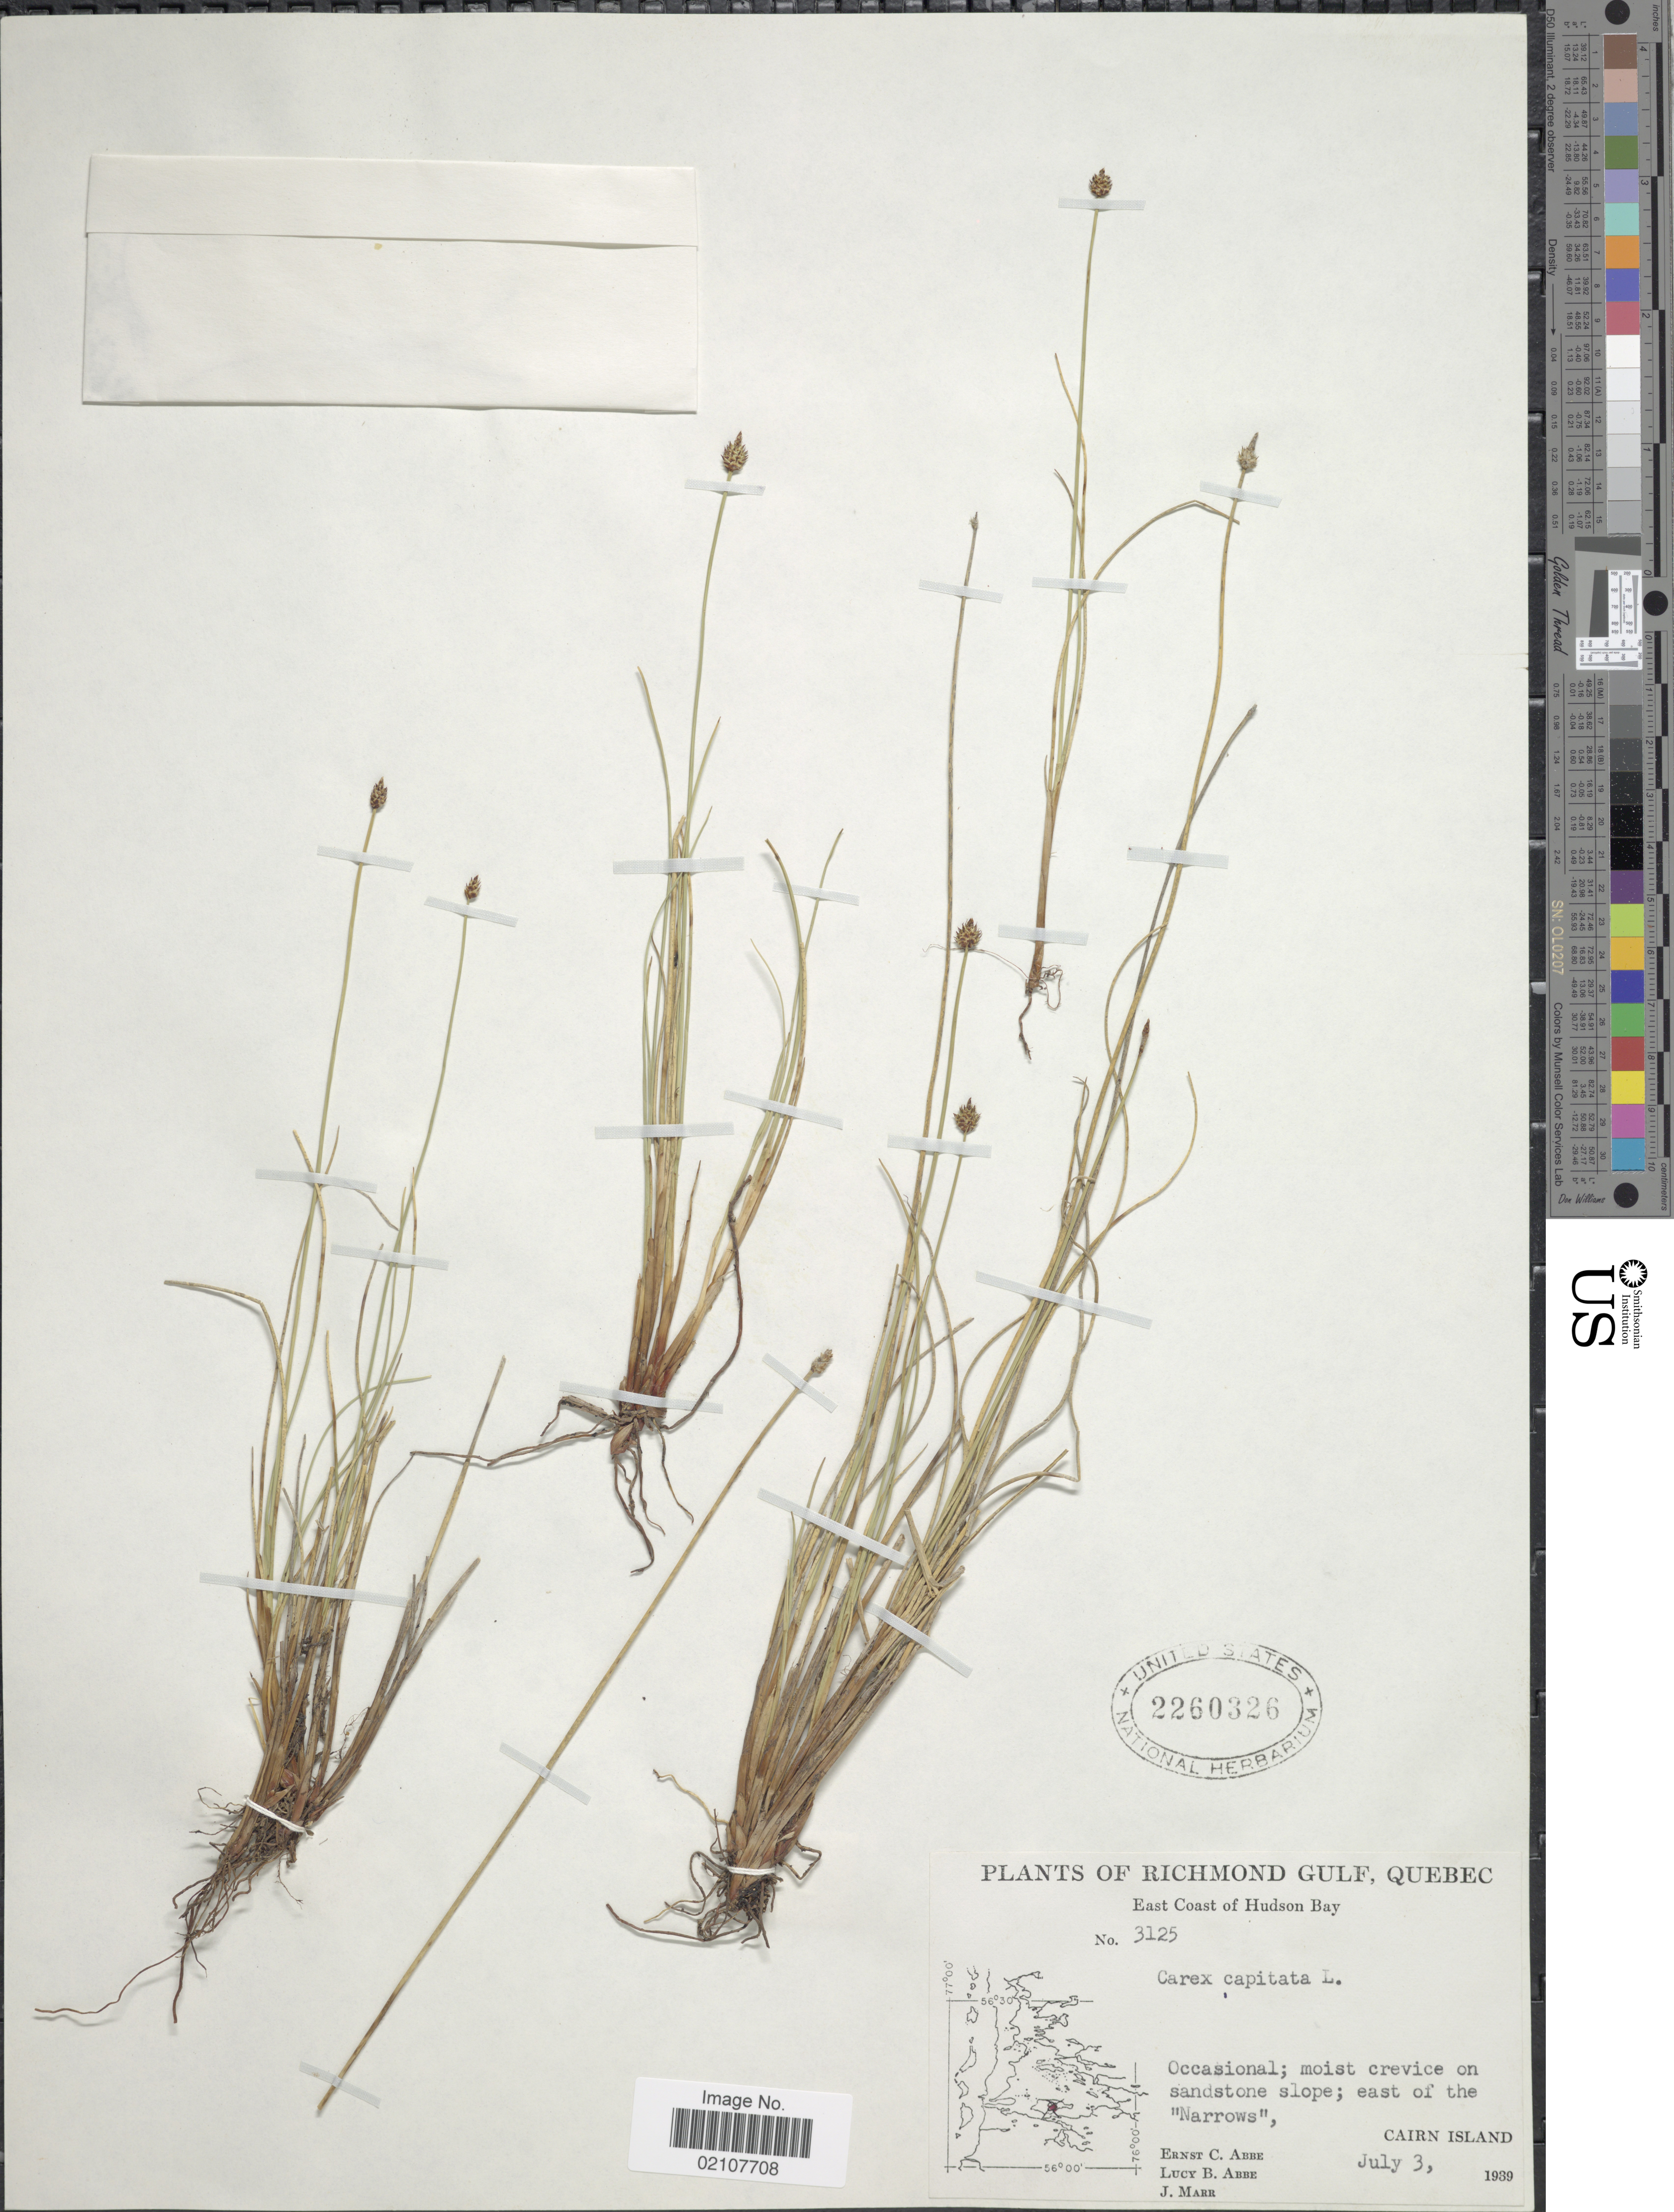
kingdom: Plantae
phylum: Tracheophyta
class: Liliopsida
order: Poales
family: Cyperaceae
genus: Carex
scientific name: Carex capitata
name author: L.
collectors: E. C. Abbe, L. B. Abbe & J. Marr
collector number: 3125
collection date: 1939-07-03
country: Canada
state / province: Quebec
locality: Richmond, Gulf, Quebec. East Coast of Hudson Bay. Cairn Island. East of the "narrows".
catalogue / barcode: US 2260326